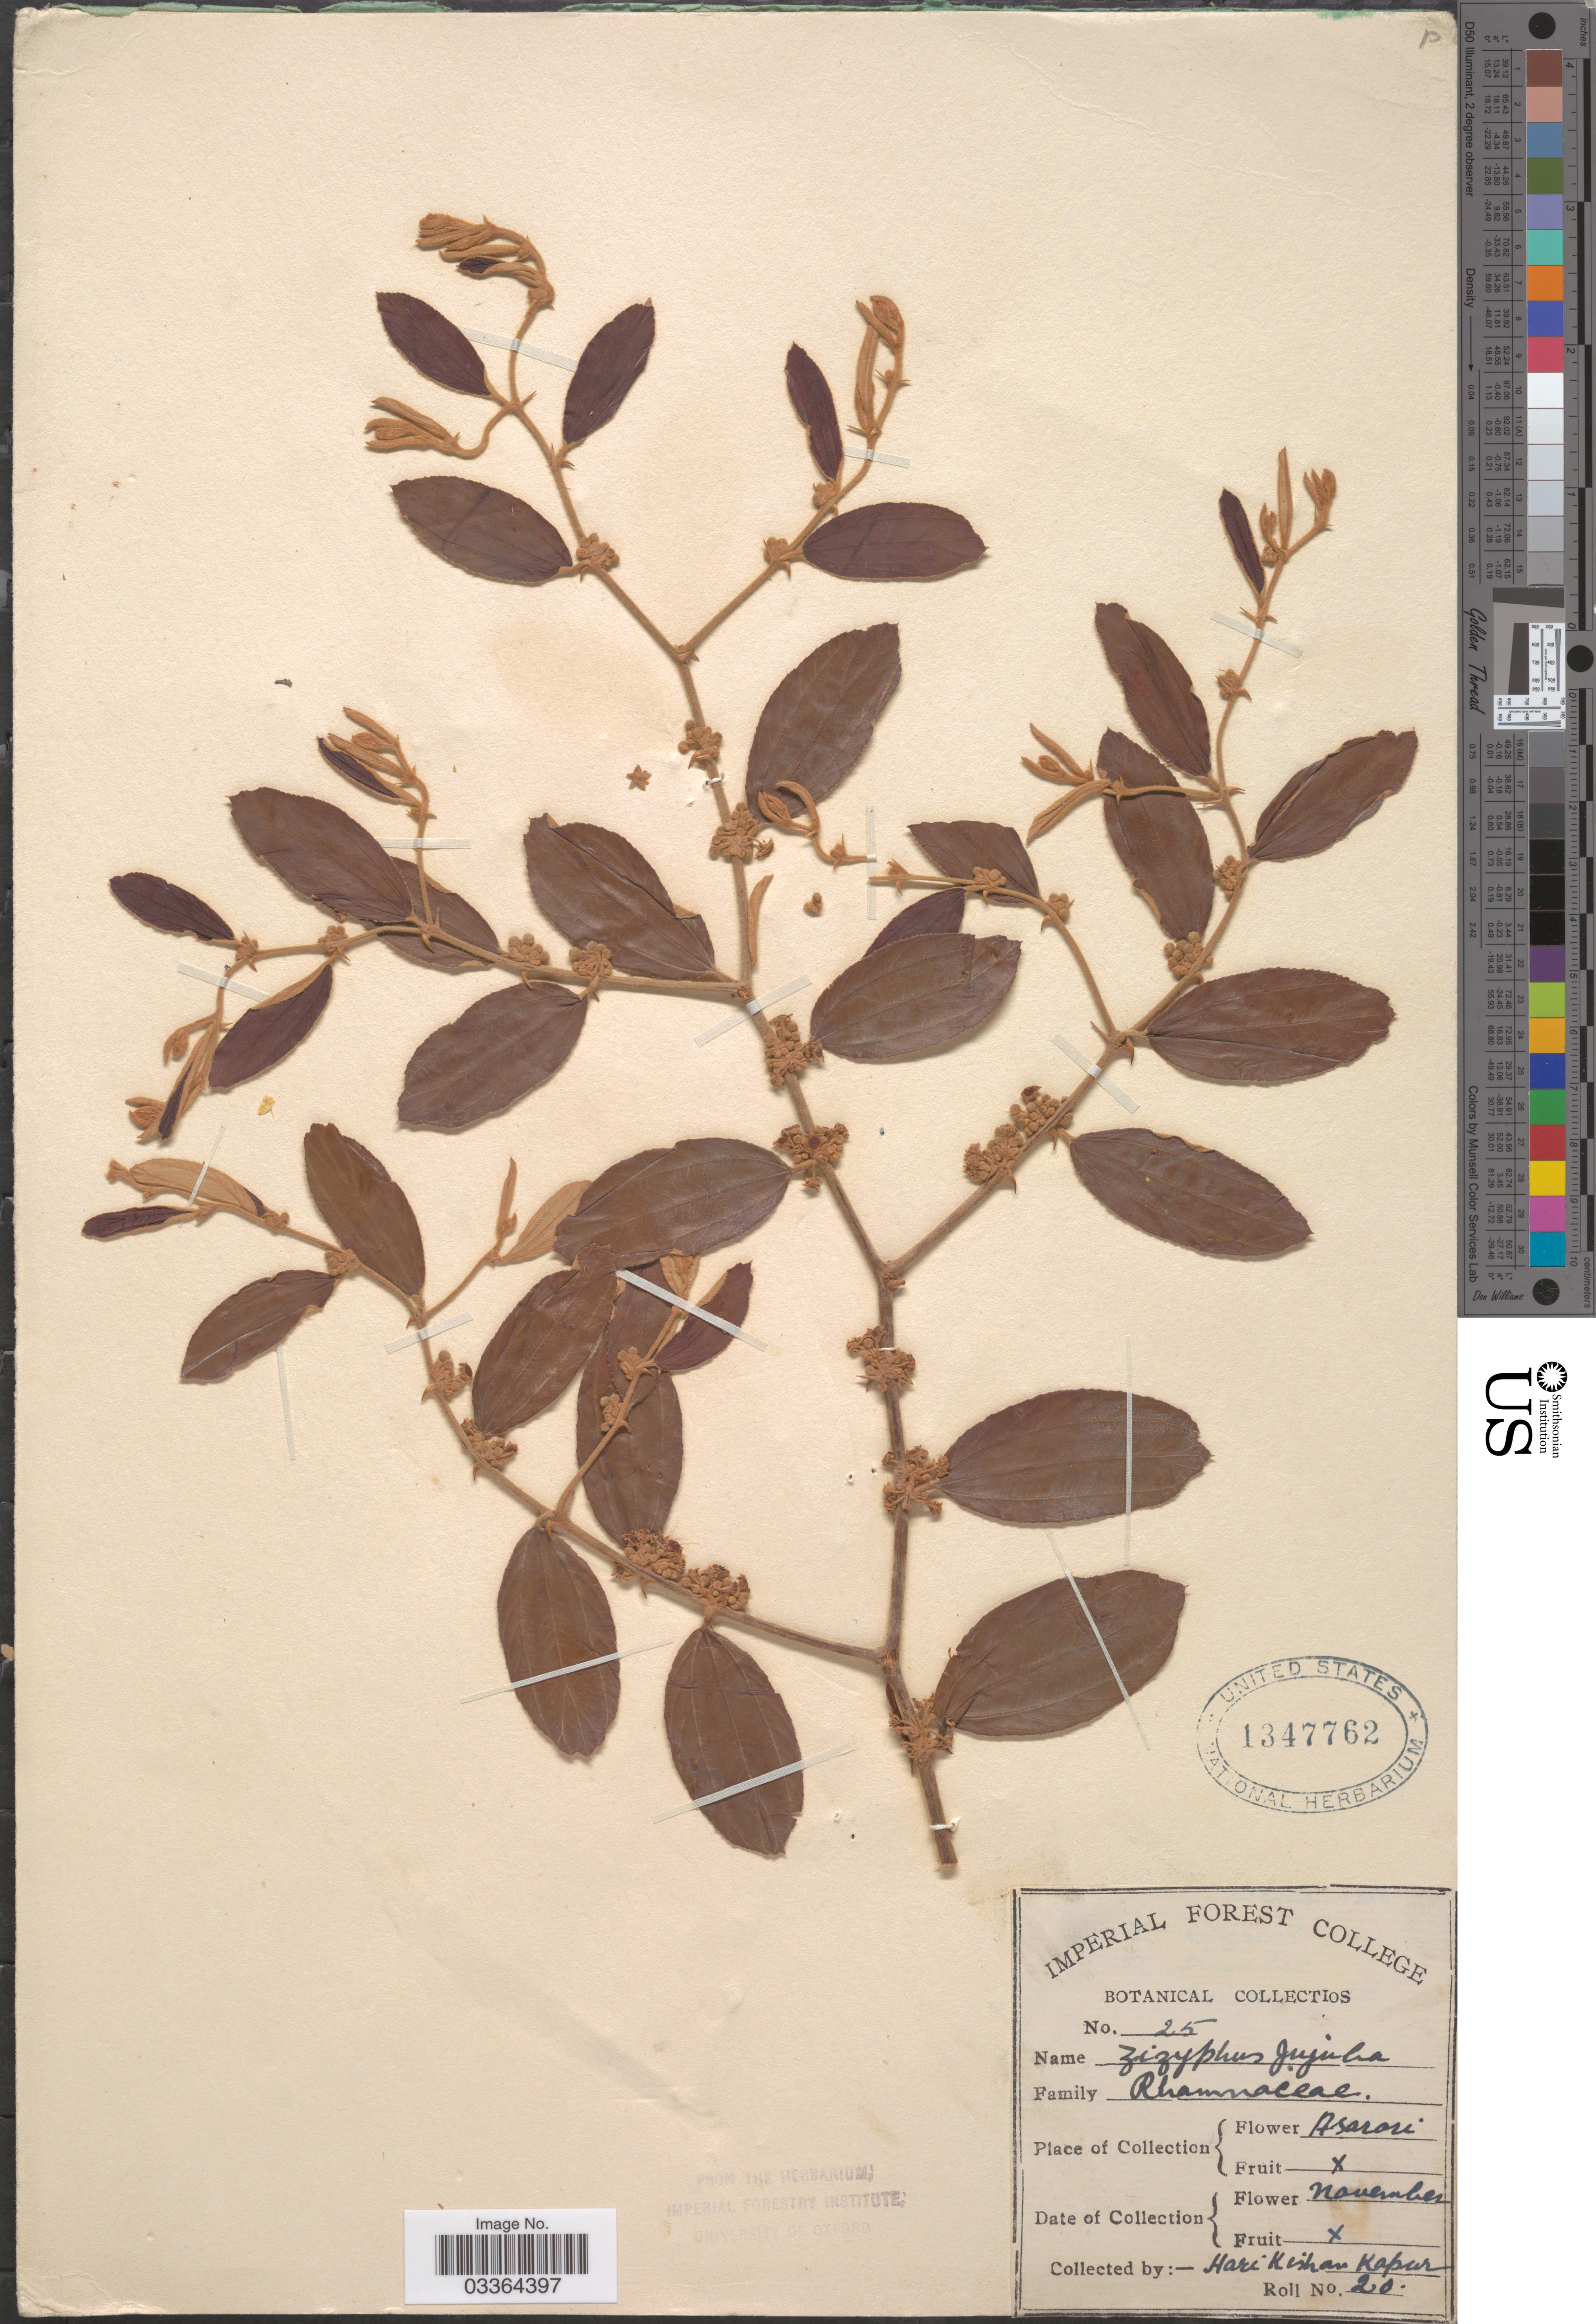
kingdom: Plantae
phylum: Tracheophyta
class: Magnoliopsida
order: Rosales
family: Rhamnaceae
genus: Ziziphus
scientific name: Ziziphus mauritiana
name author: Lam.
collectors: H. Kapur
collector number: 25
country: India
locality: Asarori.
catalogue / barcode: US 1347762